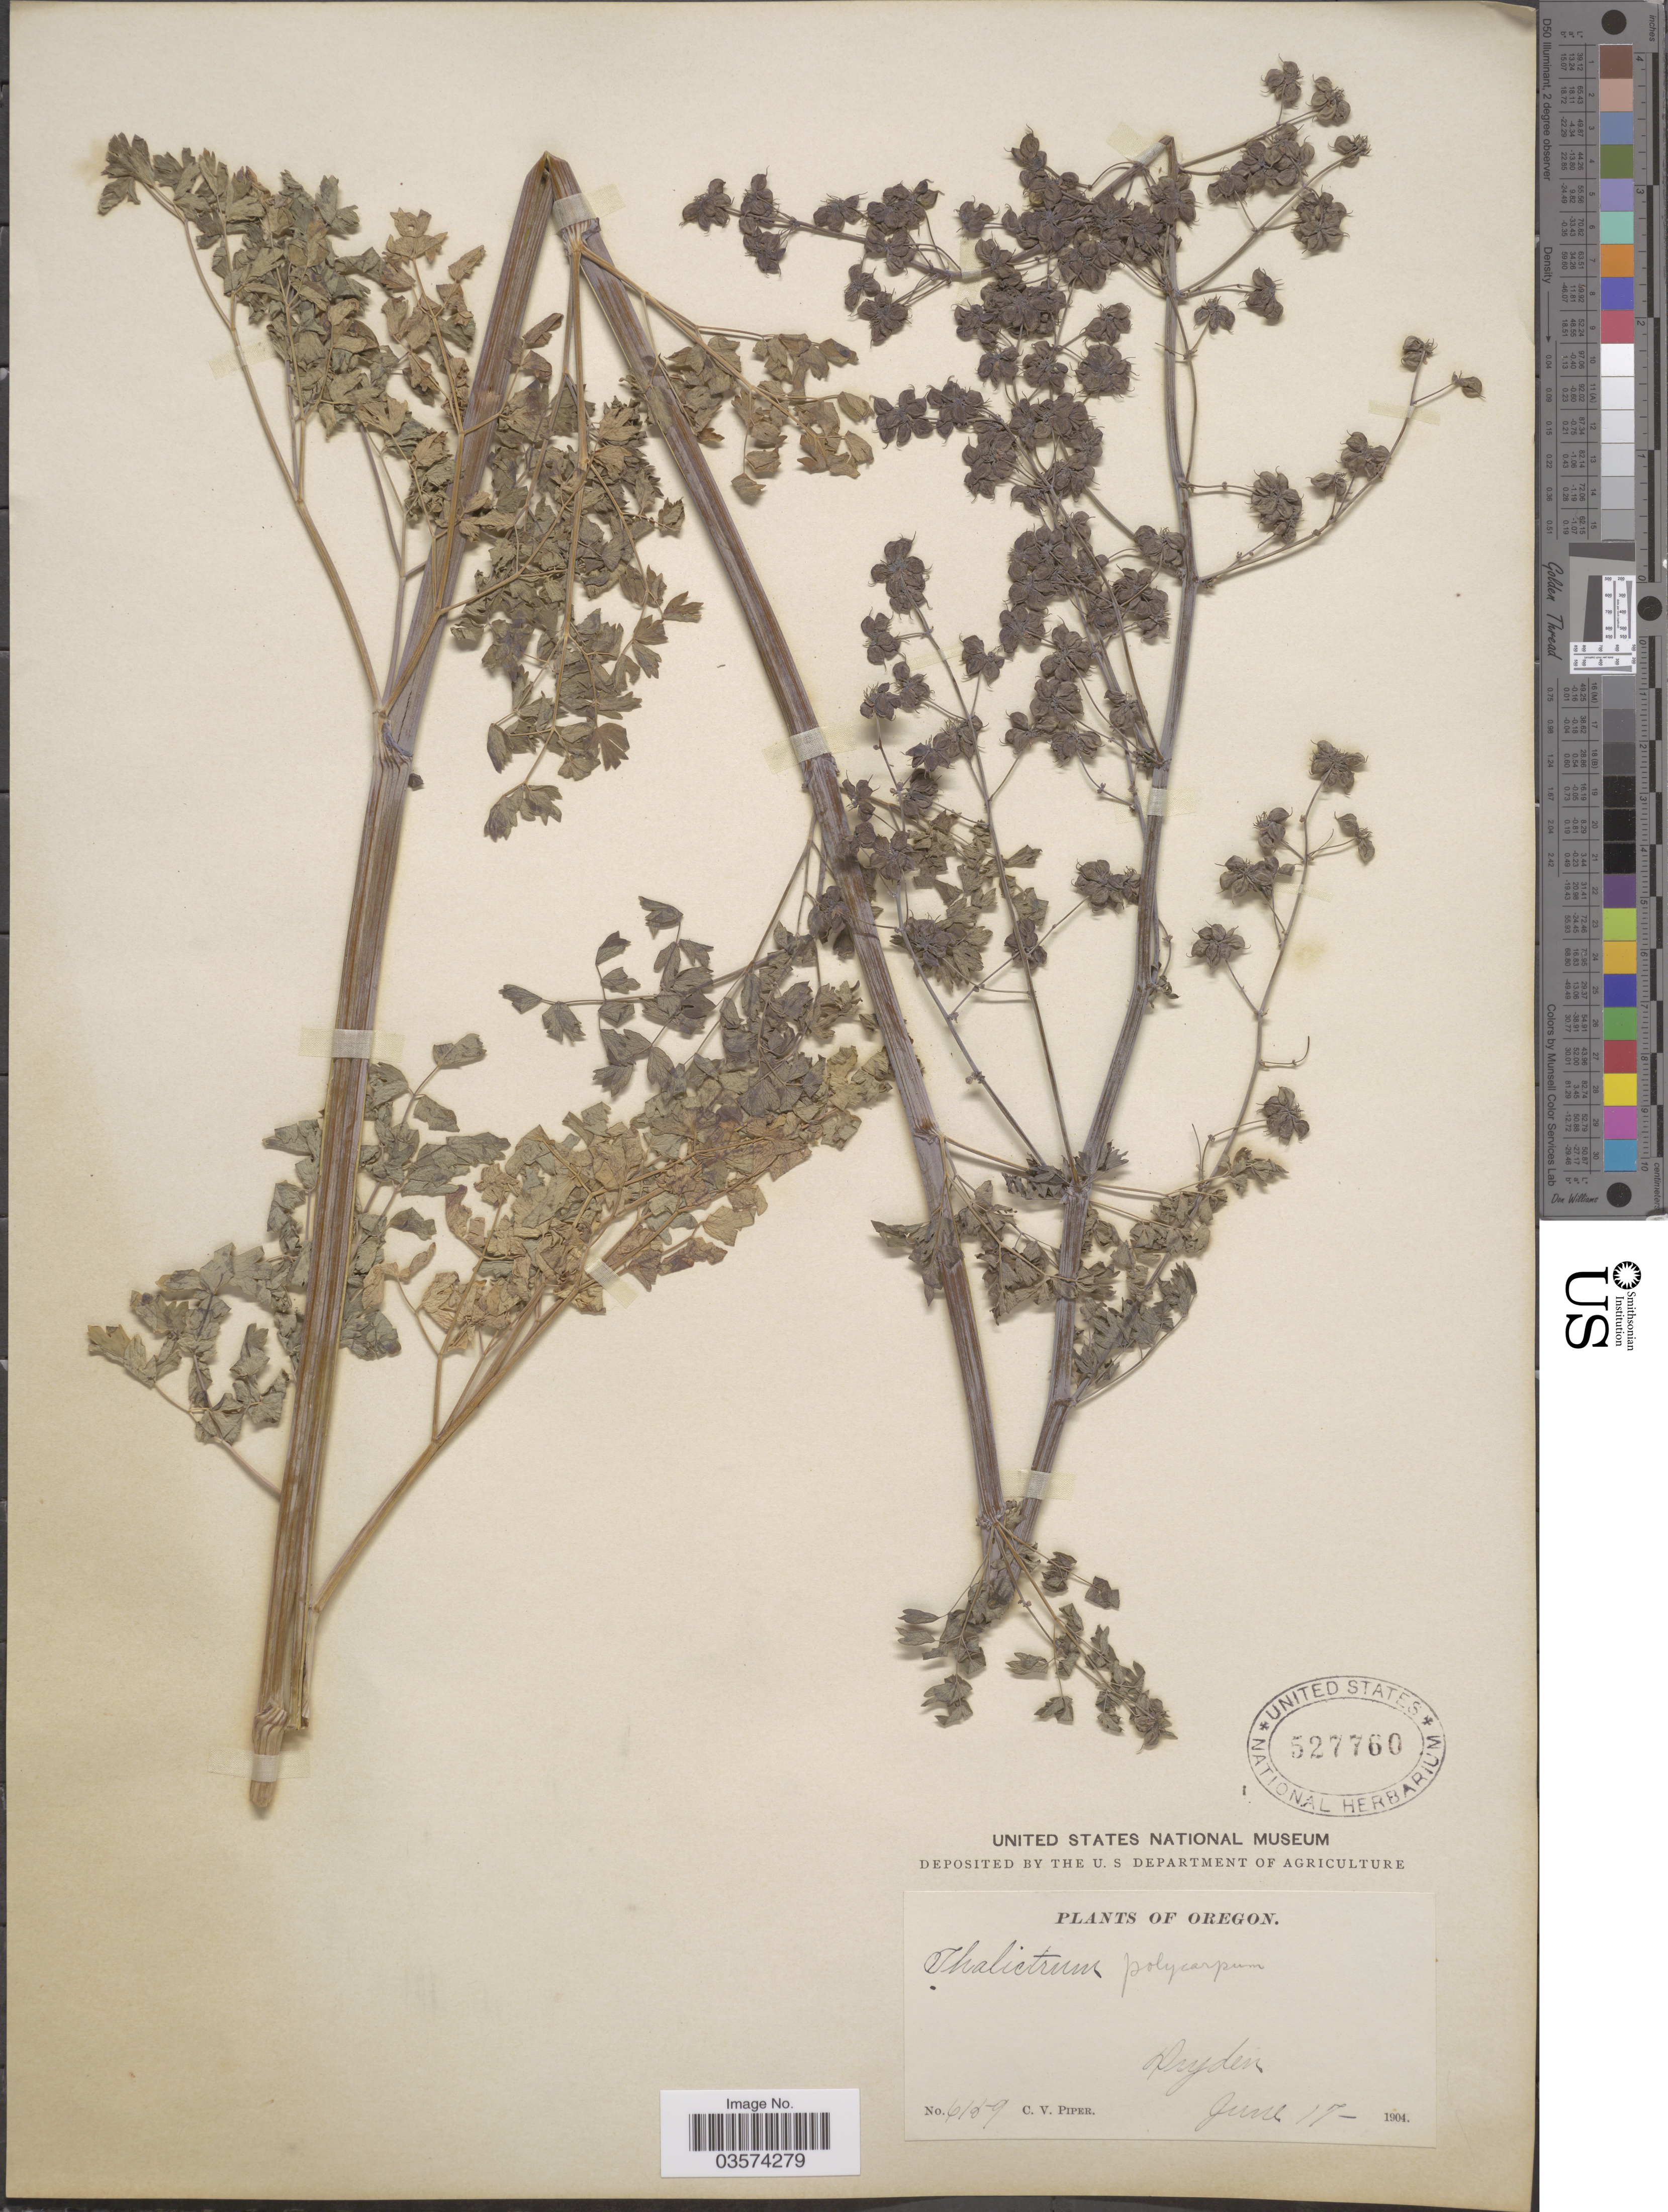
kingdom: Plantae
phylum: Tracheophyta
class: Magnoliopsida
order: Ranunculales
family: Ranunculaceae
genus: Thalictrum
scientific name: Thalictrum polycarpum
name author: (Torr.) S. Watson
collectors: C. V. Piper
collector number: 6159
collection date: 1904-06-17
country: United States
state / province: Oregon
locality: Dryden.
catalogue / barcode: US 527760